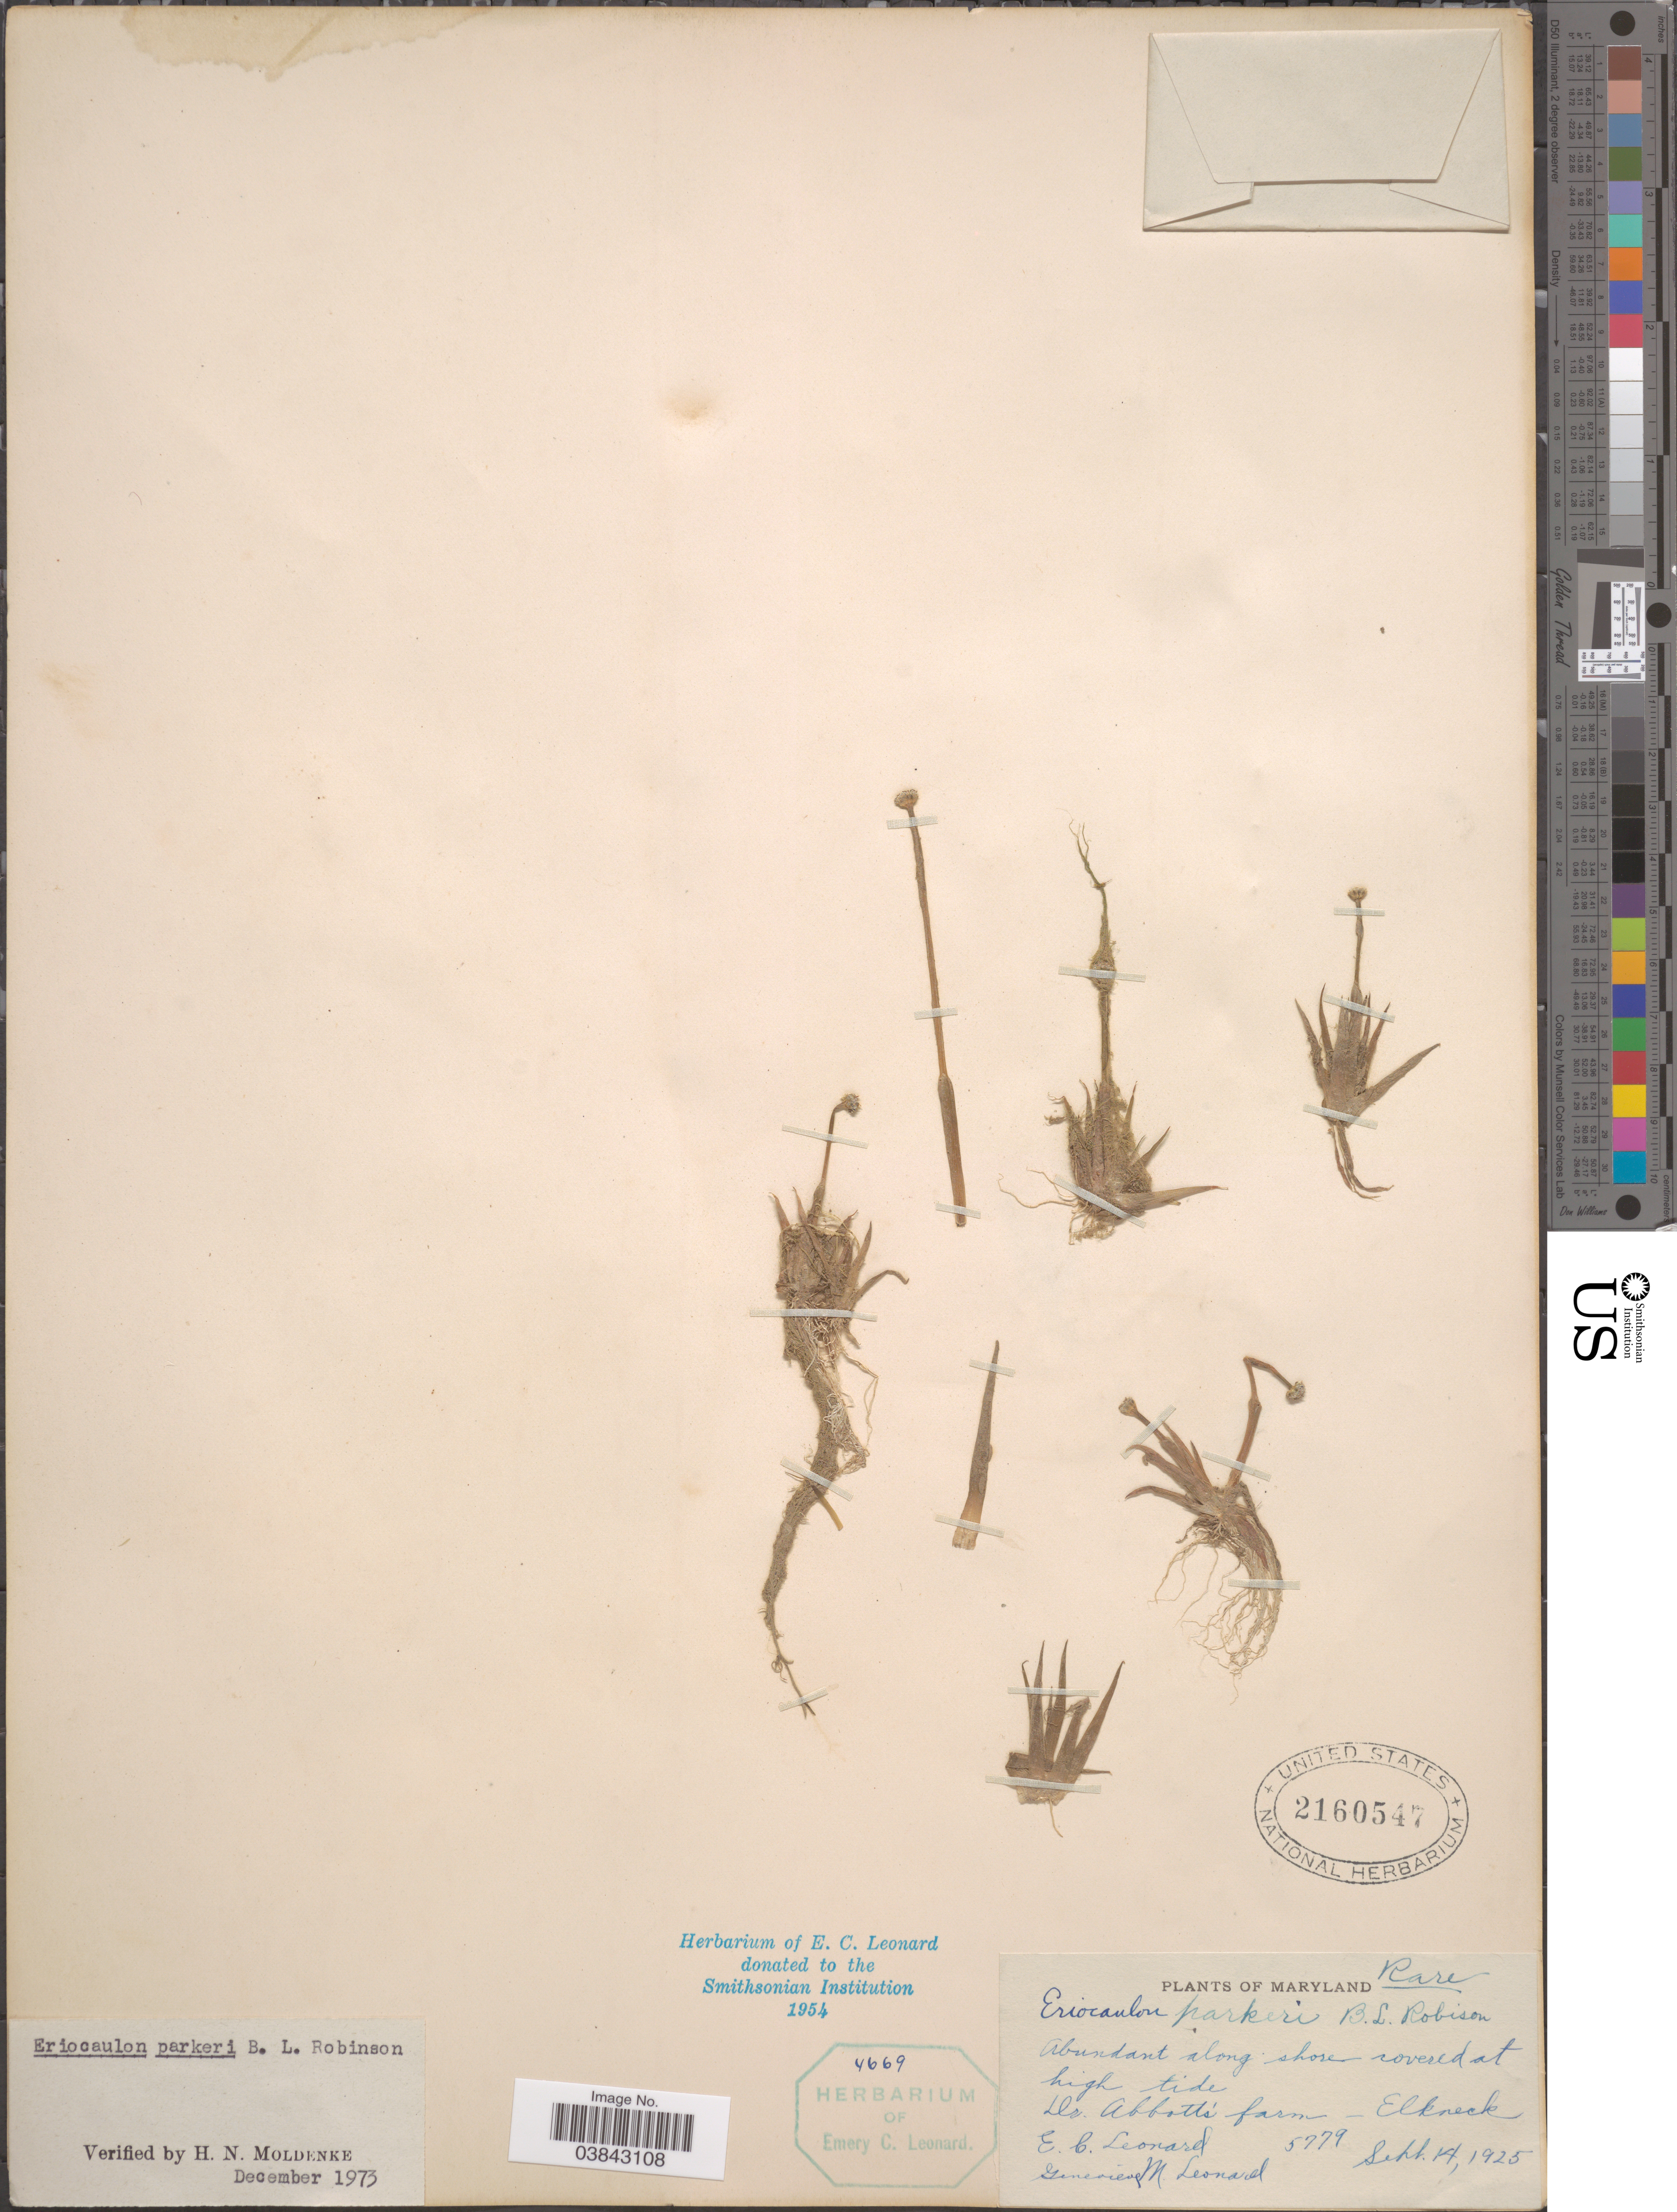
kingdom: Plantae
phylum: Tracheophyta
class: Liliopsida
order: Poales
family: Eriocaulaceae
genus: Eriocaulon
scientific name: Eriocaulon parkeri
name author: B.L. Rob.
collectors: E. C. Leonard & G. M. Leonard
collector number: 5779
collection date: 1925-09-14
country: United States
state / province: Maryland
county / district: Cecil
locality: Dr. Abbott's farm, Elkneck.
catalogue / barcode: US 2160547